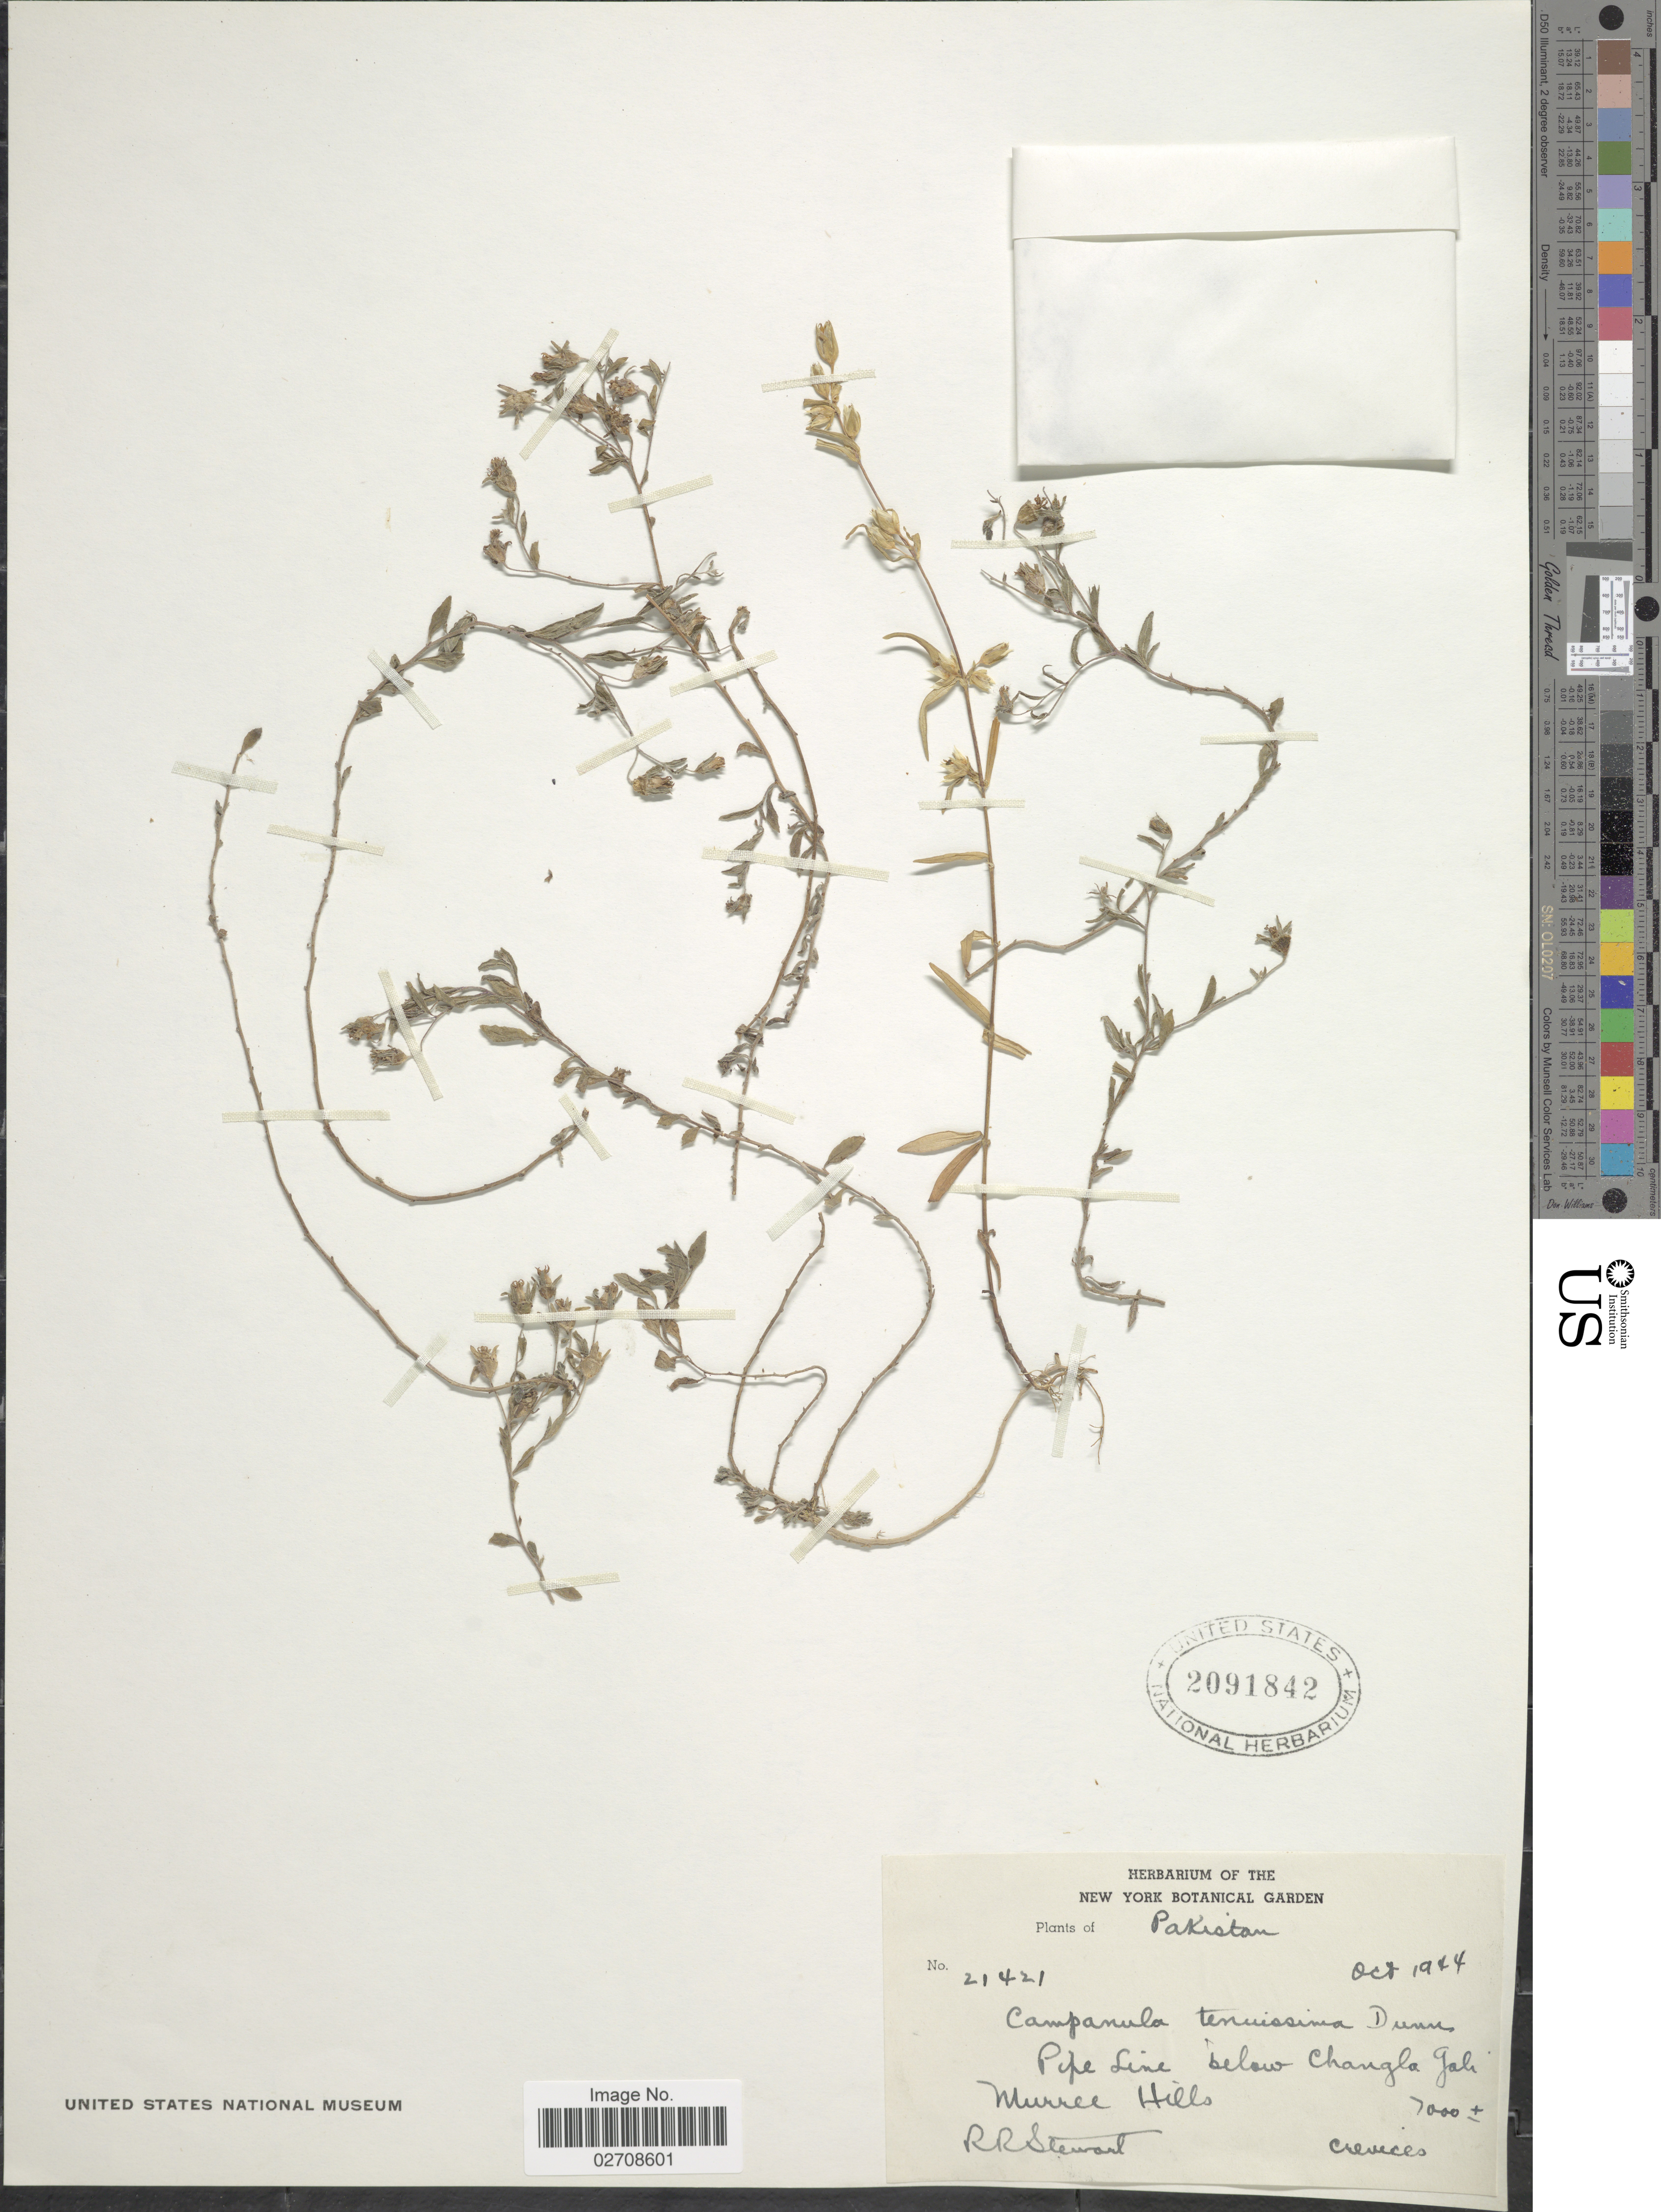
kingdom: Plantae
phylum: Tracheophyta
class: Magnoliopsida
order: Asterales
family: Campanulaceae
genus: Campanula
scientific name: Campanula tenuissima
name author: Dunn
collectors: R. R. Stewart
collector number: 21421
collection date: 1944-10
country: Pakistan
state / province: Punjab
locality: Pipe Line below Changla Gali, Murree Hills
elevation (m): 2134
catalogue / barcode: US 2091842